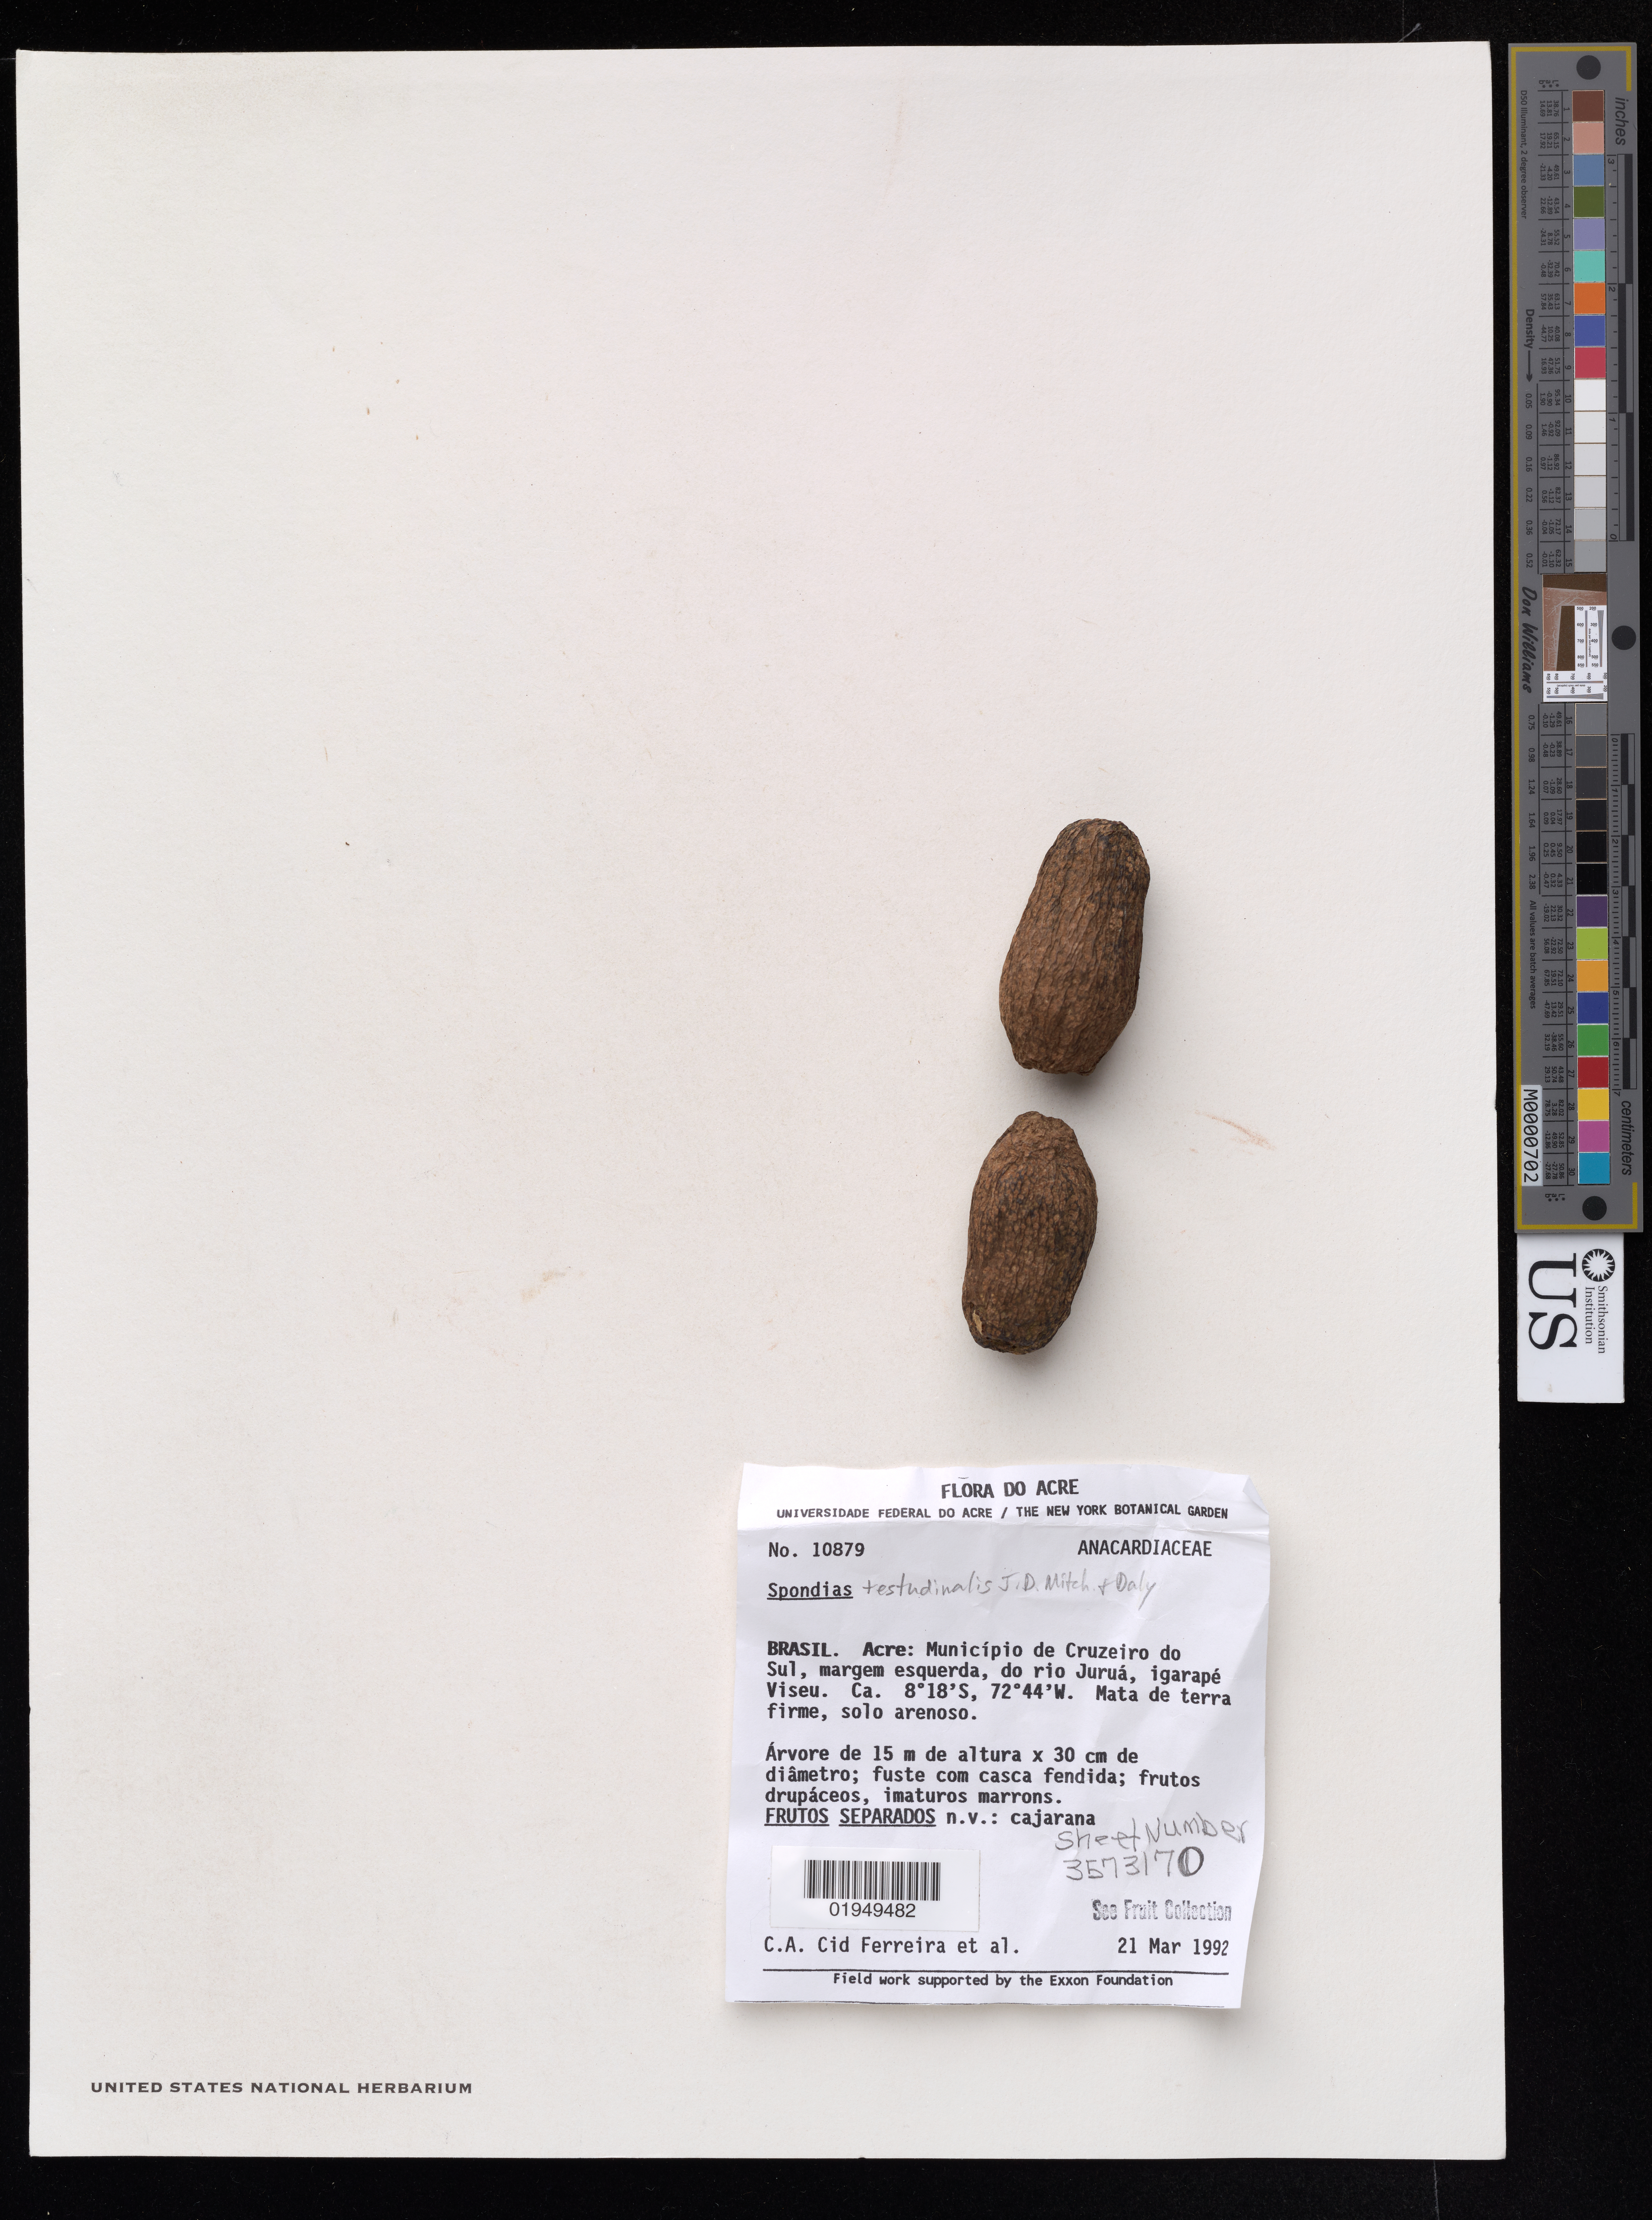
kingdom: Plantae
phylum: Tracheophyta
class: Magnoliopsida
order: Sapindales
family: Anacardiaceae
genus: Spondias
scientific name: Spondias testudinis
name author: J.D. Mitch. & Daly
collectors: C. A. Cid Ferreira & et al.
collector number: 10879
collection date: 1992-03-21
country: Brazil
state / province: Acre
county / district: Cruzeiro do Sul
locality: Margem esquerda do rio Juruá, igarapé Viseu